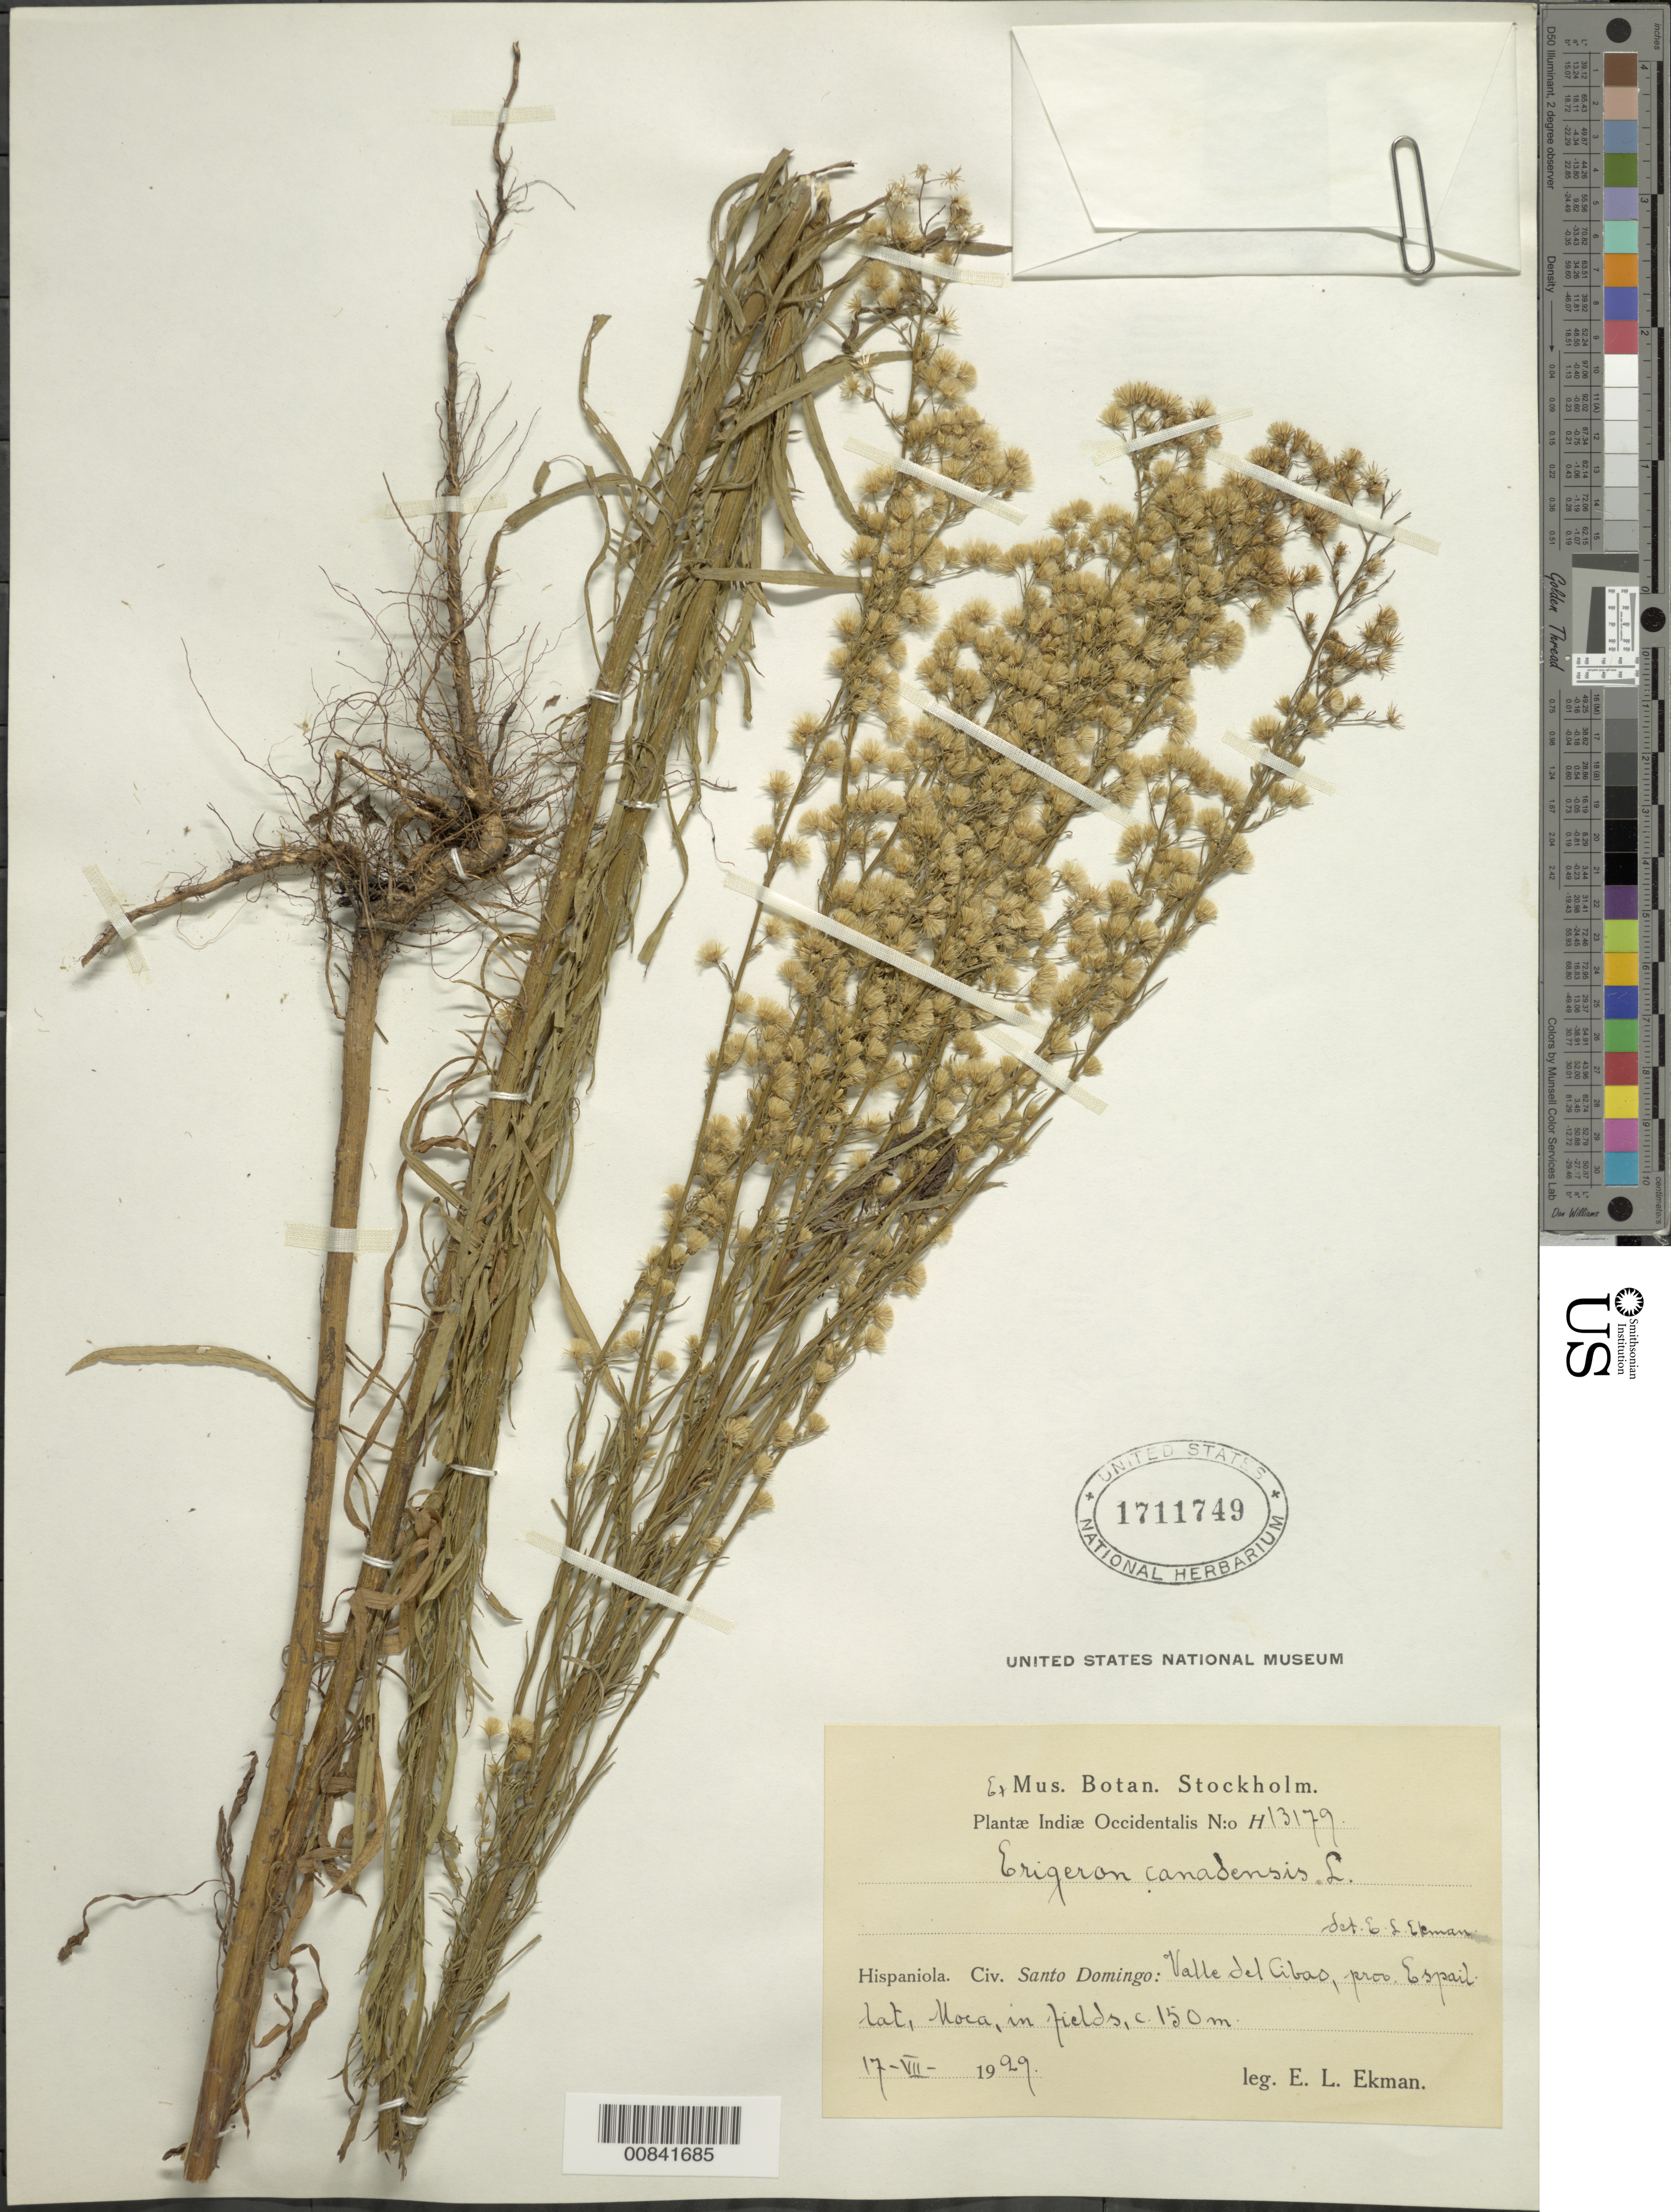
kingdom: Plantae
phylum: Tracheophyta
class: Magnoliopsida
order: Asterales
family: Asteraceae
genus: Conyza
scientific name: Conyza canadensis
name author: (L.) Cronq.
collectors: E. L. Ekman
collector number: H 13179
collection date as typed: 17 Jul 1929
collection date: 1929-07-17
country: Dominican Republic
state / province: Espaillat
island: Hispaniola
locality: Valle del Cibao, Moca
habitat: In fields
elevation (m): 150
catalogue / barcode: US 1711749